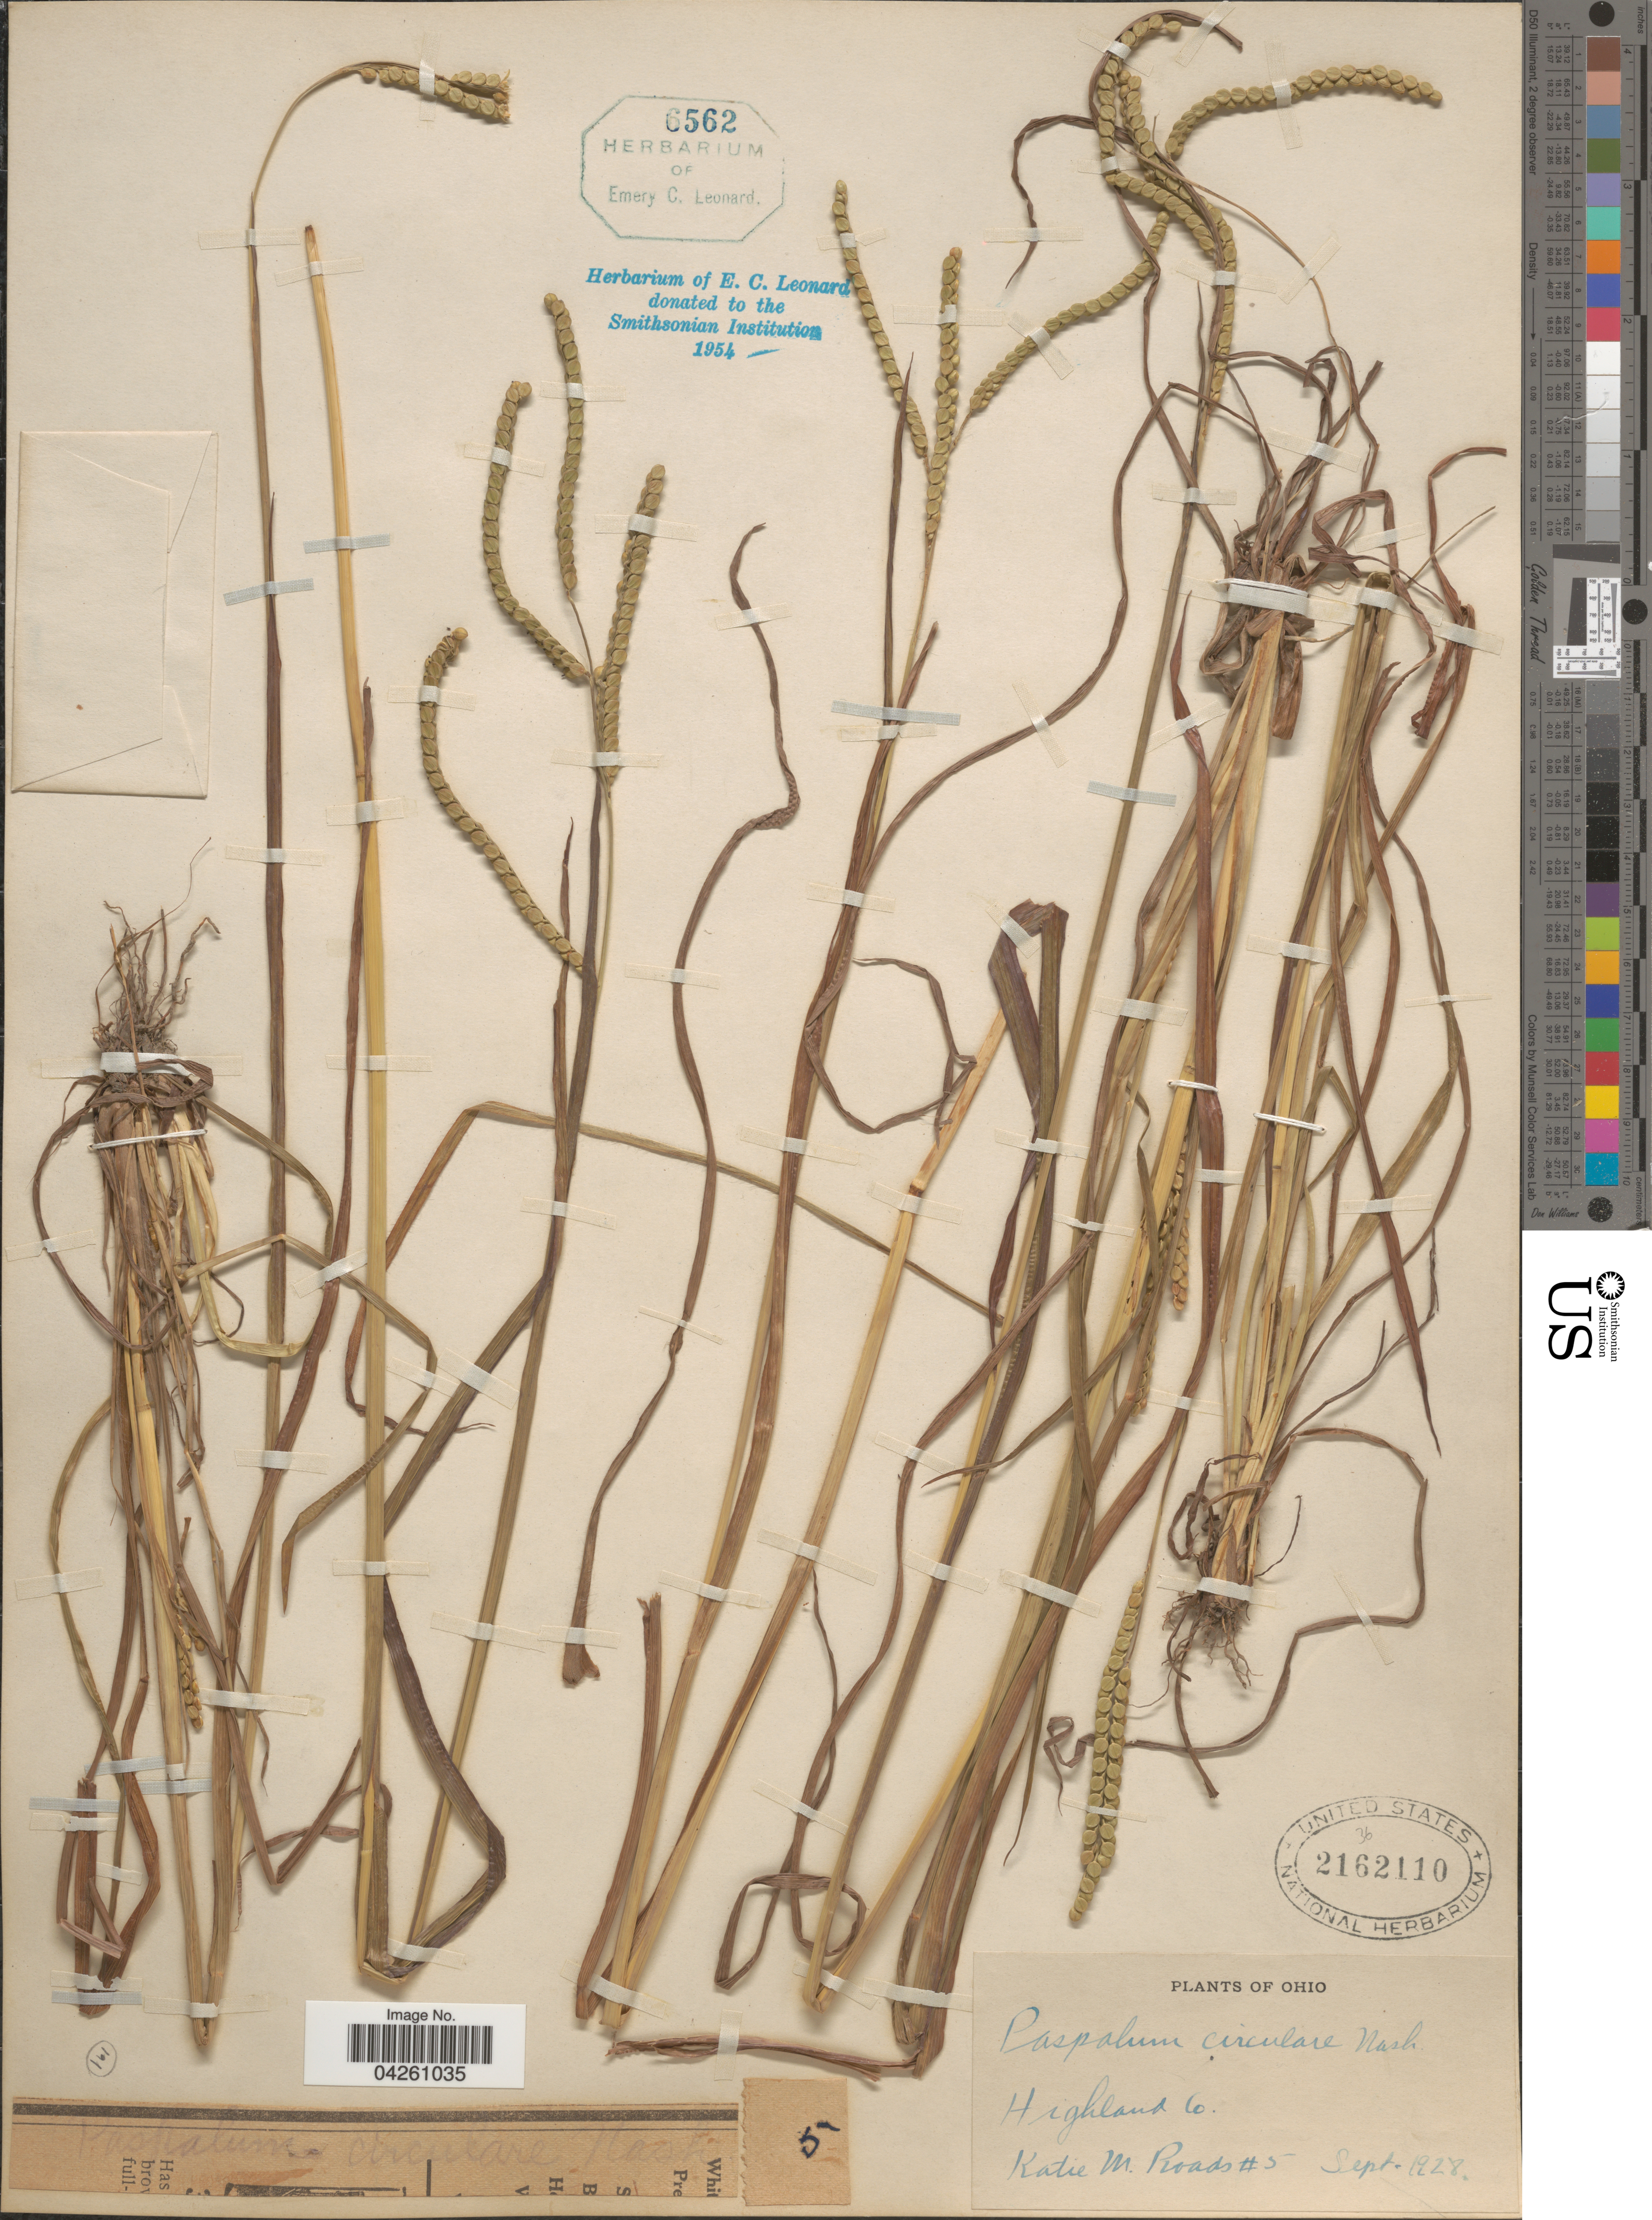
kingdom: Plantae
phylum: Tracheophyta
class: Liliopsida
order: Poales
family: Poaceae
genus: Paspalum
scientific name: Paspalum circulare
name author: Nash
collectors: K. Roads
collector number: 5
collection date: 1928-09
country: United States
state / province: Ohio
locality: Highland Co.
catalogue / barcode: US 2162110